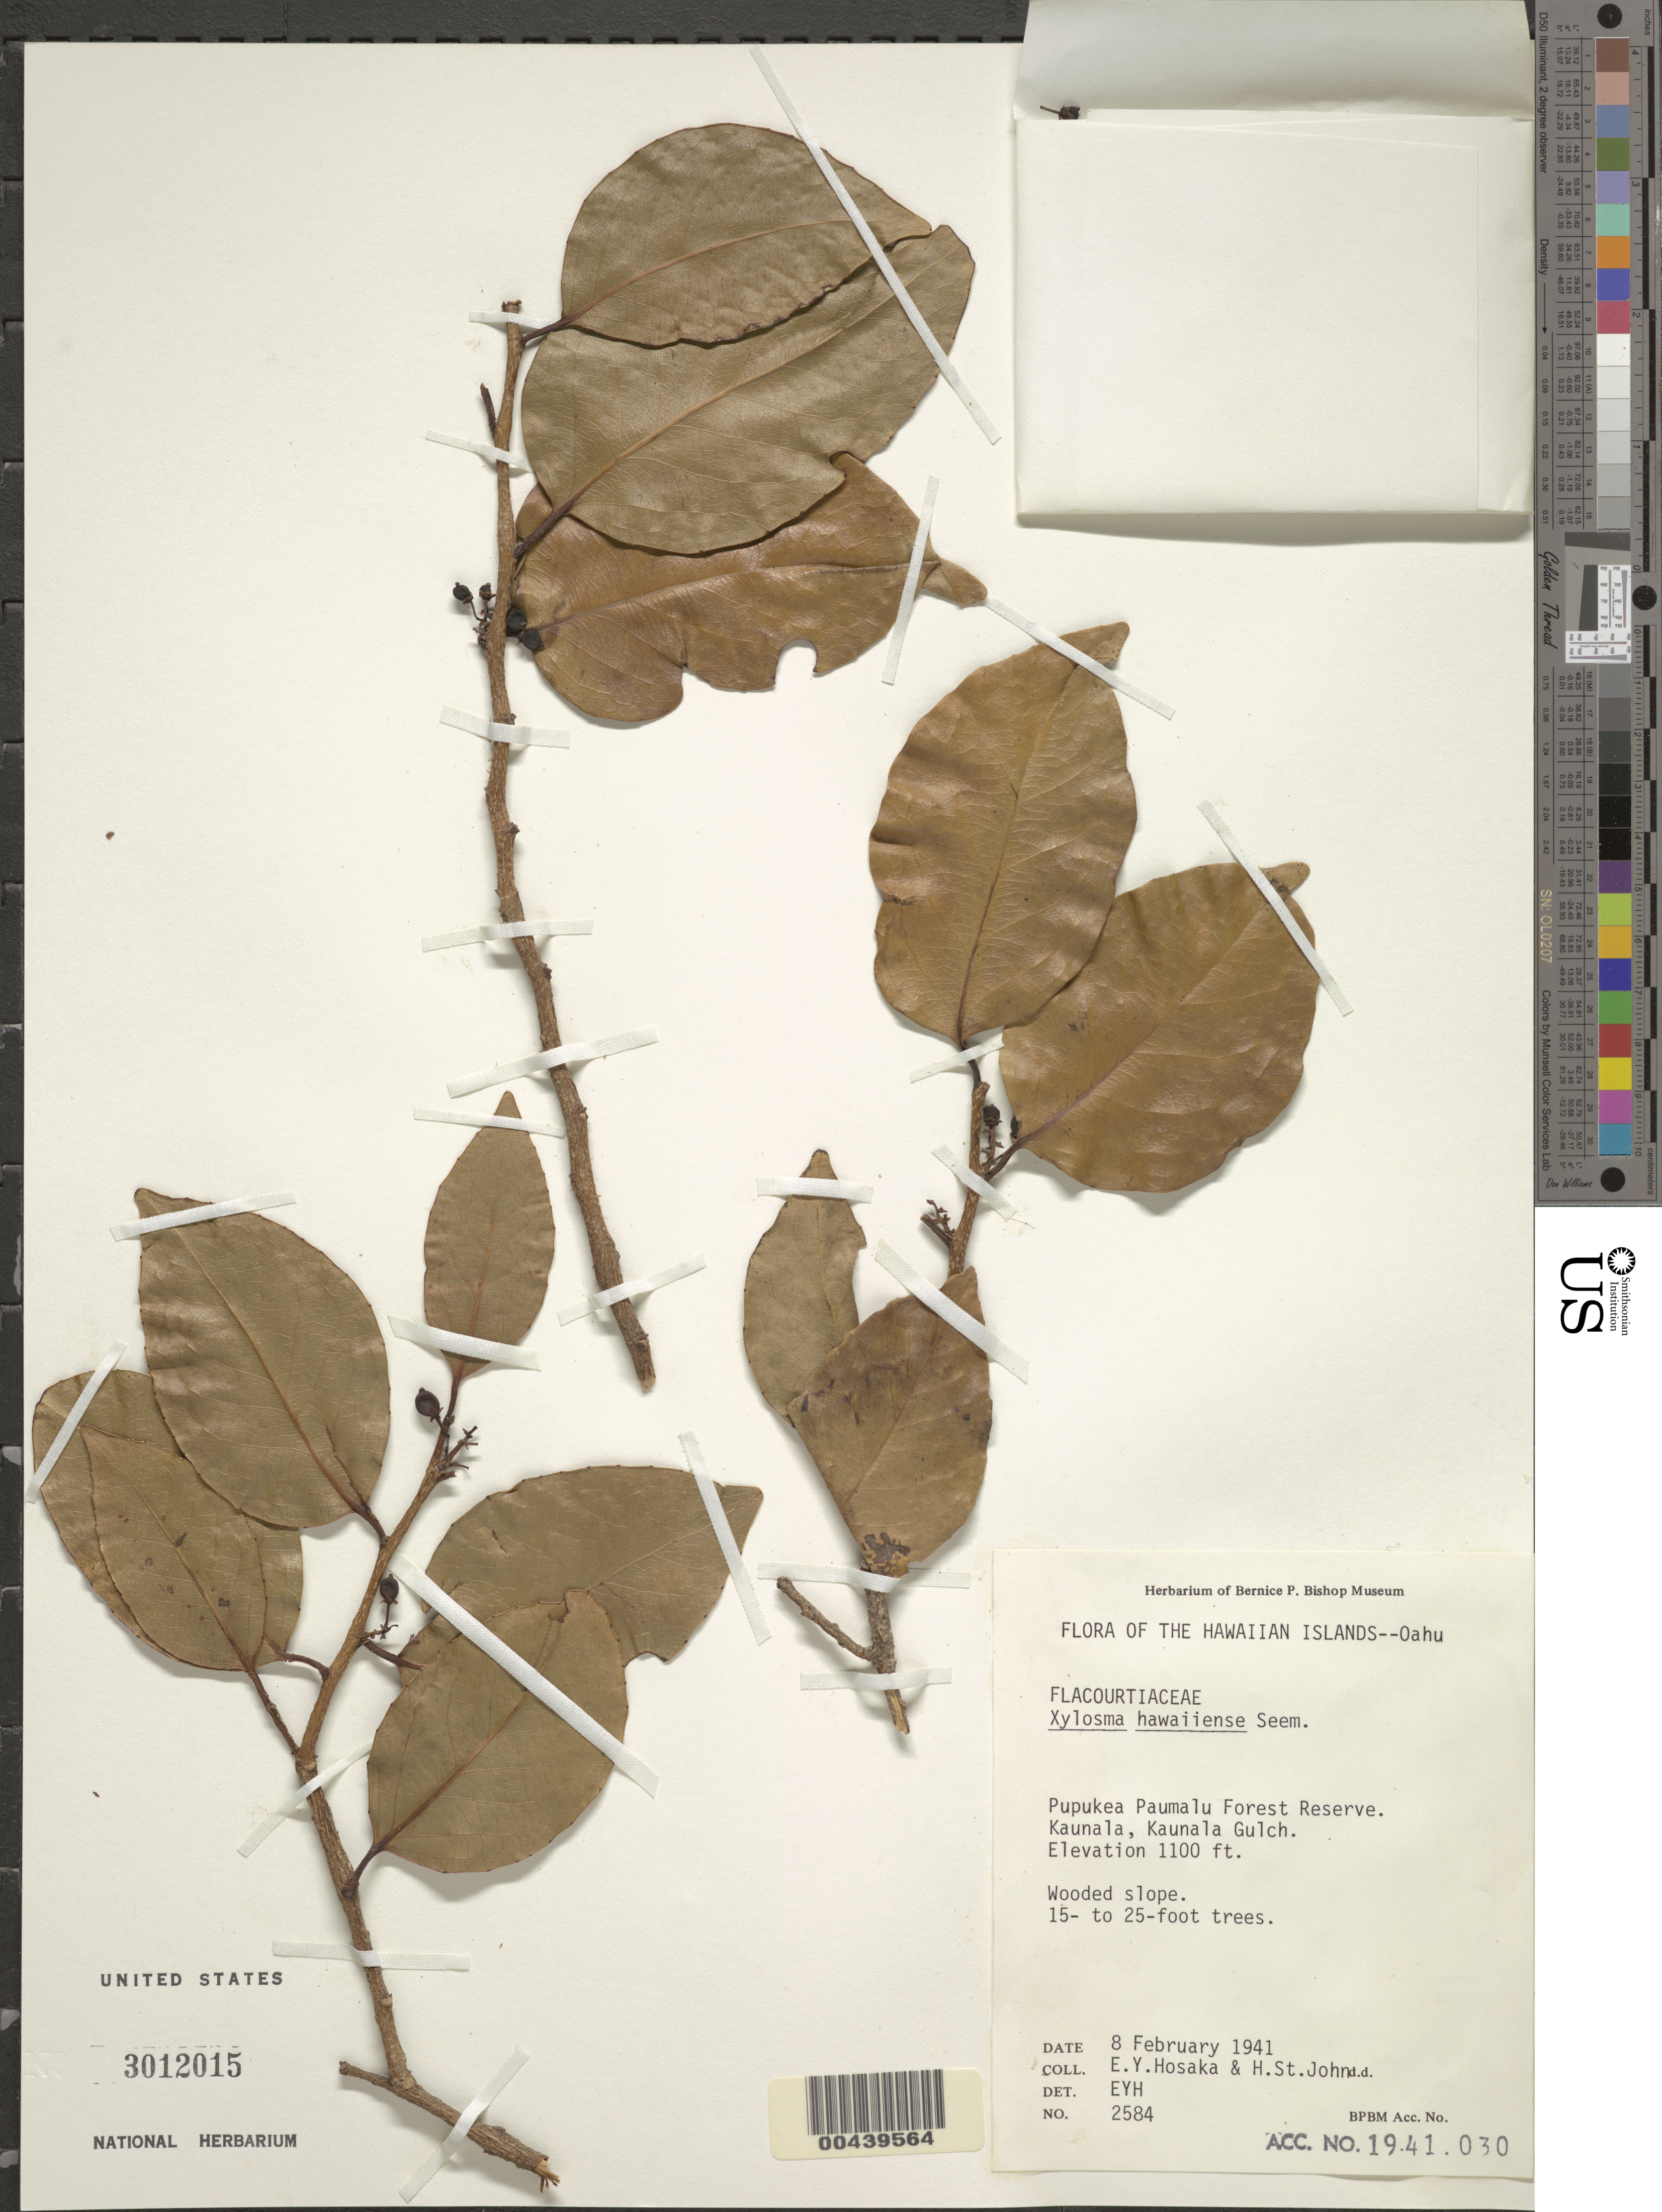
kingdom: Plantae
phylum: Tracheophyta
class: Magnoliopsida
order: Malpighiales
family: Salicaceae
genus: Xylosma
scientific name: Xylosma hawaiensis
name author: Seem.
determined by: Hosaka, E. Y.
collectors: E. Y. Hosaka & H. St. John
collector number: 2584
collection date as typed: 8 Feb 1941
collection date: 1941-02-08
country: United States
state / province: Hawaii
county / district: Honolulu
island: Oahu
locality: Pupukea Paumalu Forest Reserve. Kaunala, Kaunala Gulch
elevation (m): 335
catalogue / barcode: US 3012015